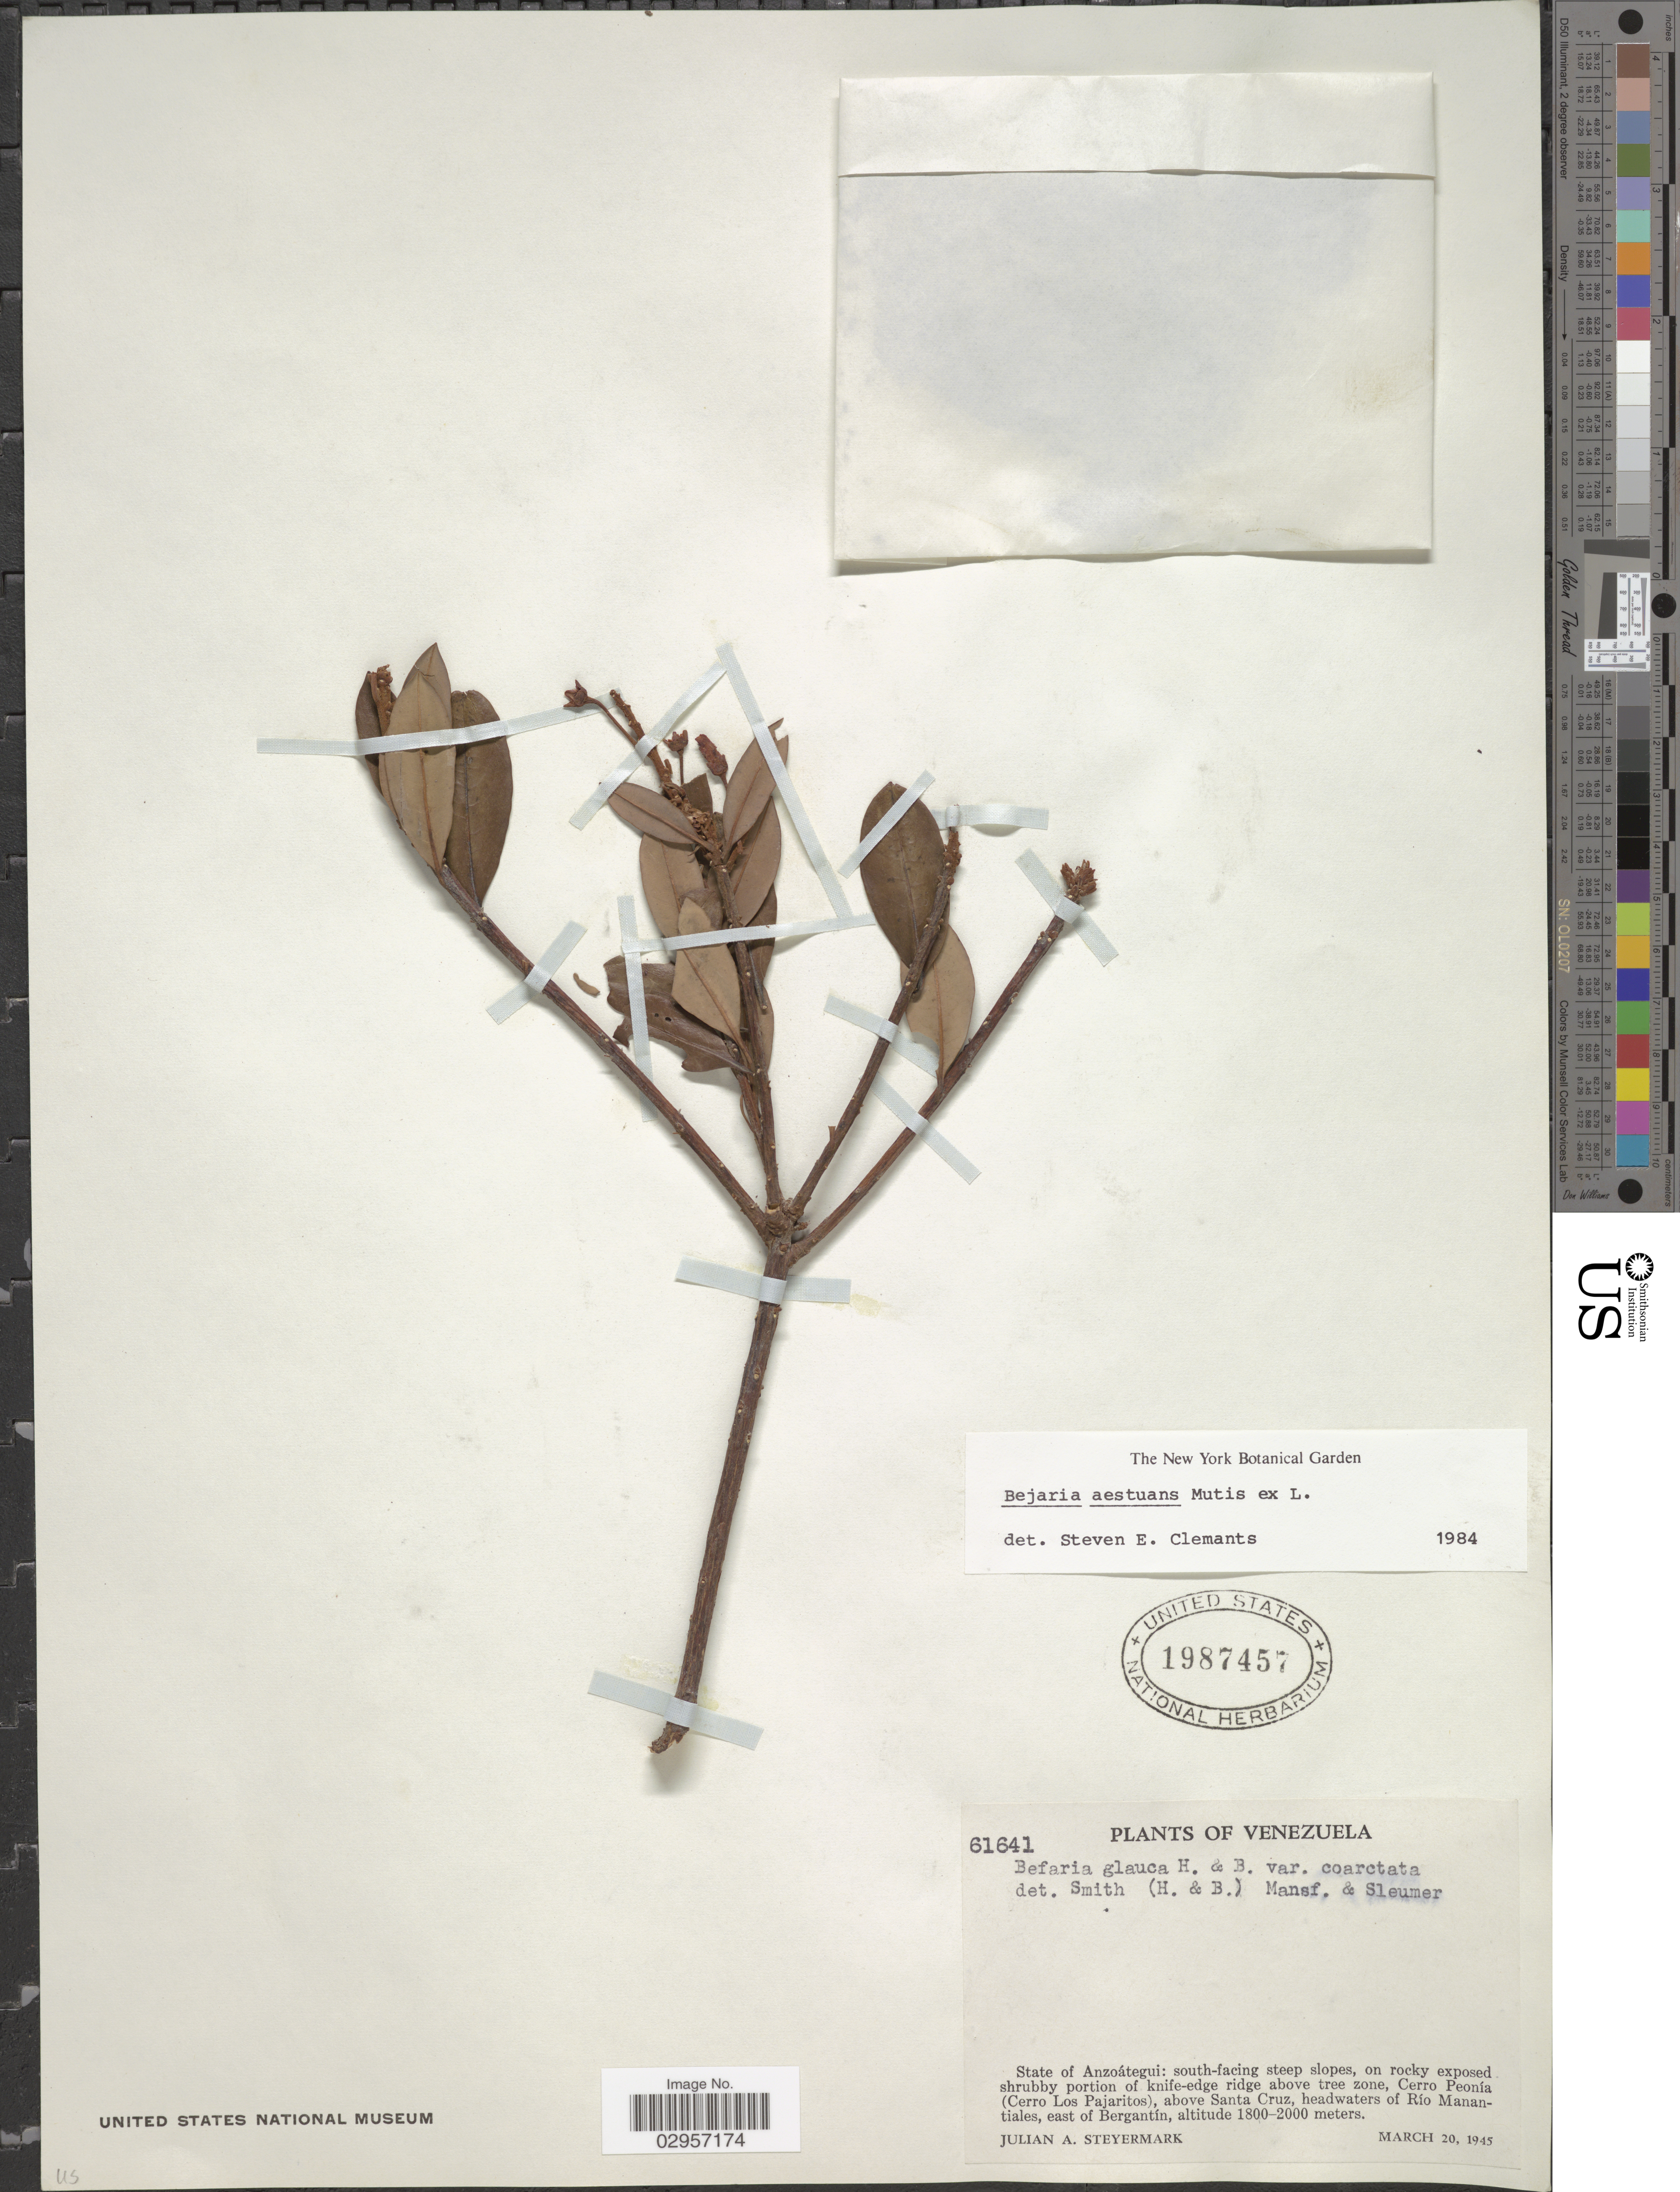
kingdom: Plantae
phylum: Tracheophyta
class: Magnoliopsida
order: Ericales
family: Ericaceae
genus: Befaria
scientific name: Befaria aestuans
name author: Mutis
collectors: J. Steyermark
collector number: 61641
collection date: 1945-03-20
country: Venezuela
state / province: Anzoategui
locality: State of Anzoátegui: south-facing steep slopes, on rocky exposed shrubby portion of knife-edge ridge above tree zone, Cerro Peonía (Cerro Los Pajaritos), above Santa Cruz, headwaters of Río Manantiales, east of Bergantín.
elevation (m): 1800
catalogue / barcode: US 1987457